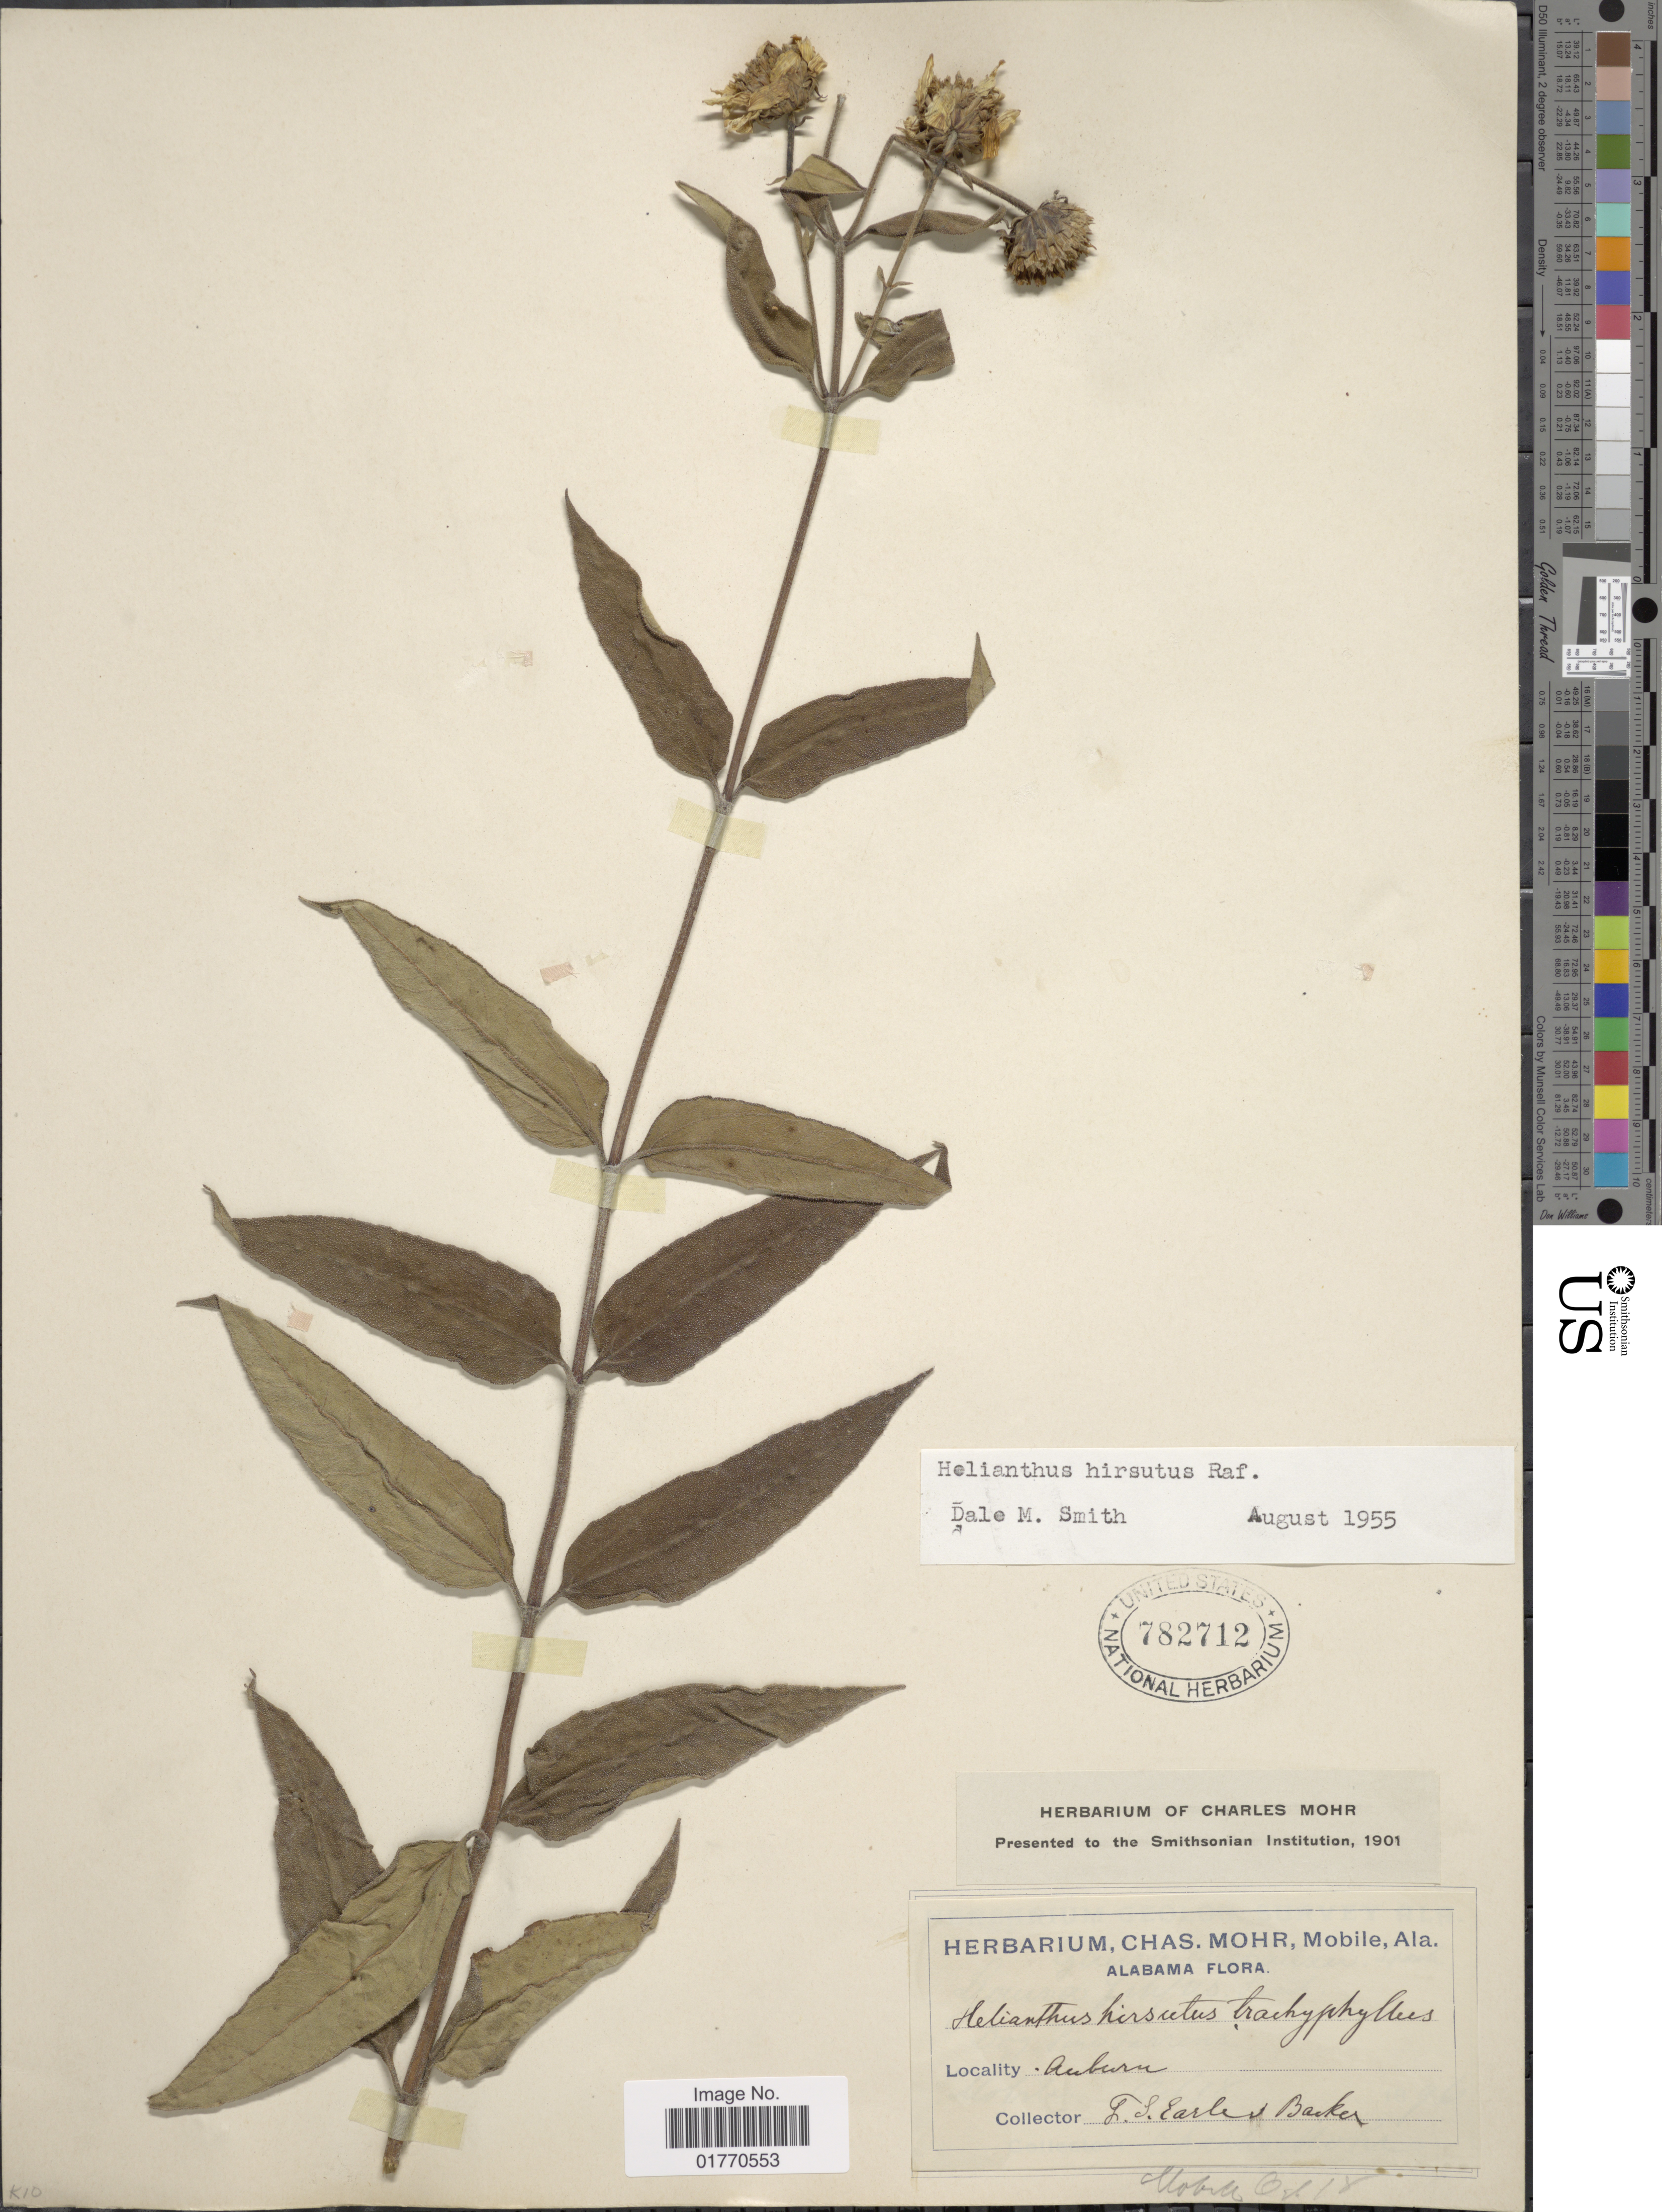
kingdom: Plantae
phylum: Tracheophyta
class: Magnoliopsida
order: Asterales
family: Asteraceae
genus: Helianthus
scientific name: Helianthus hirsutus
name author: Raf.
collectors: L. Earle & Barker, --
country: United States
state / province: Alabama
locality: Auburn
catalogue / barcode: US 782712